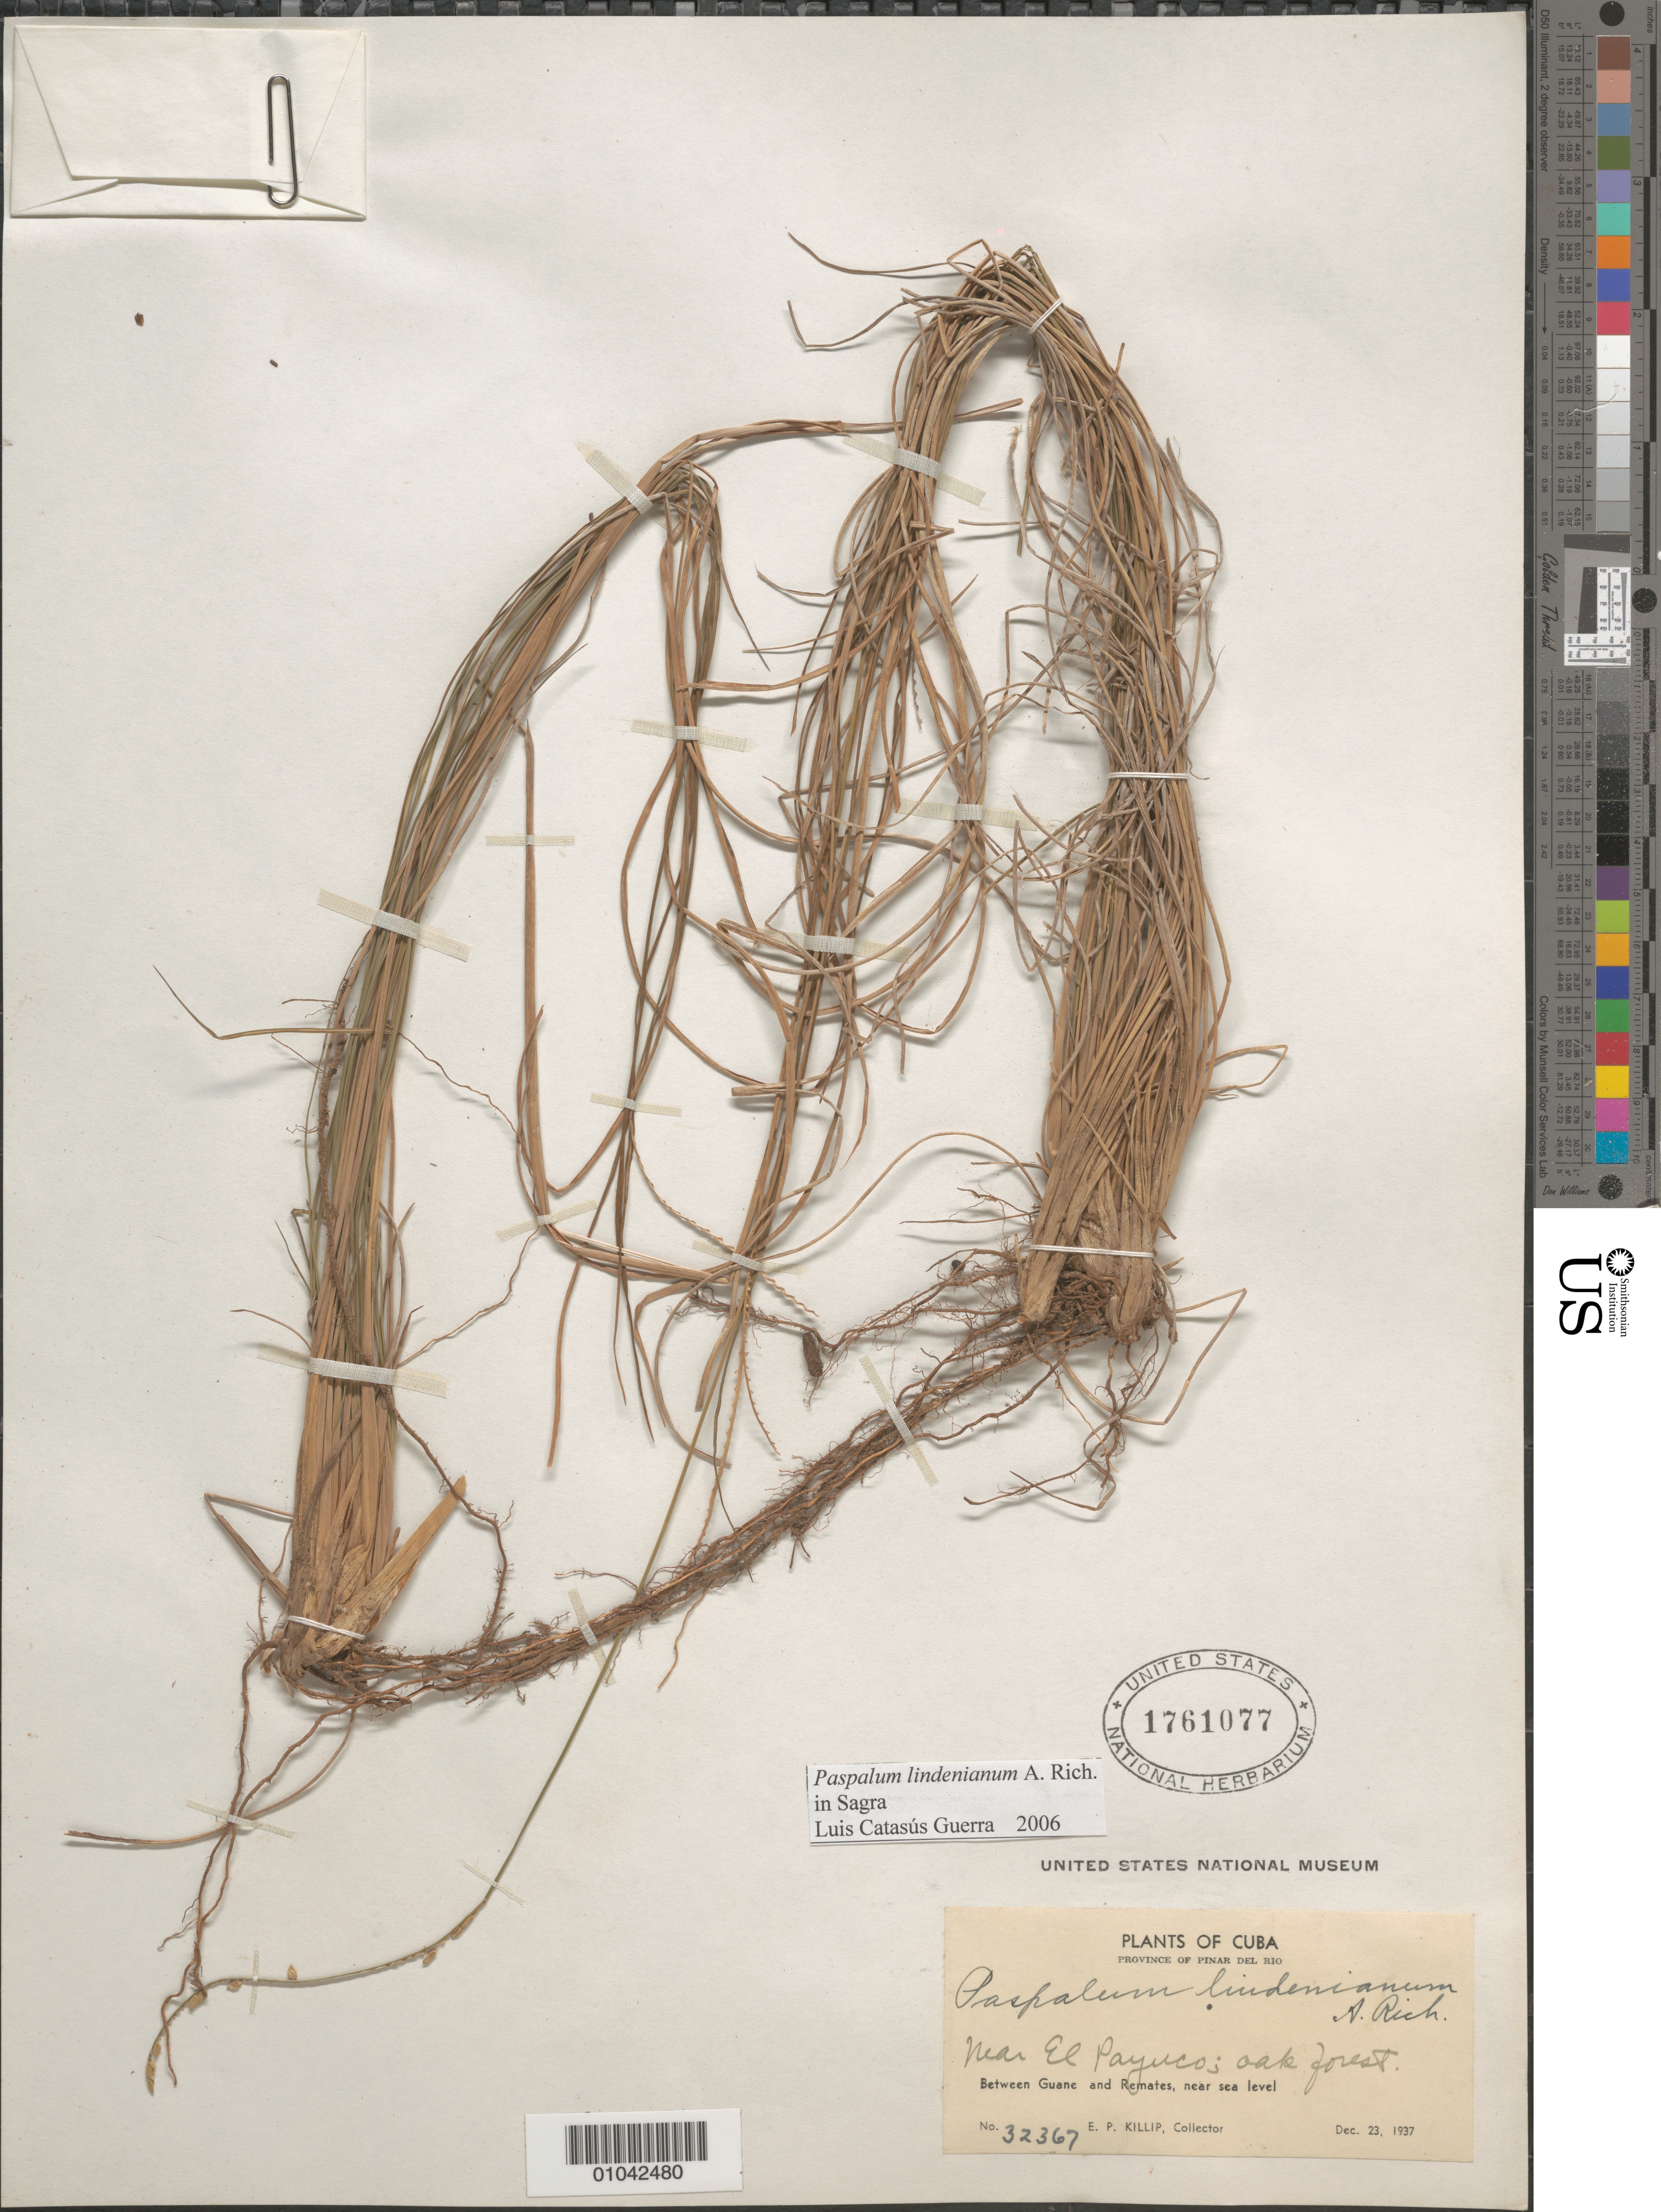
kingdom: Plantae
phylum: Tracheophyta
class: Liliopsida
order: Poales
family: Poaceae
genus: Paspalum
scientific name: Paspalum lindenianum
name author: A. Rich.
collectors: E. P. Killip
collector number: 32367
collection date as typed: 23 Dec 1937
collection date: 1937-12-23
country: Cuba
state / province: Pinar del Rio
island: Cuba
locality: Between Guane and Remates, near El Payuco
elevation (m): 0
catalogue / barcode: US 1761077